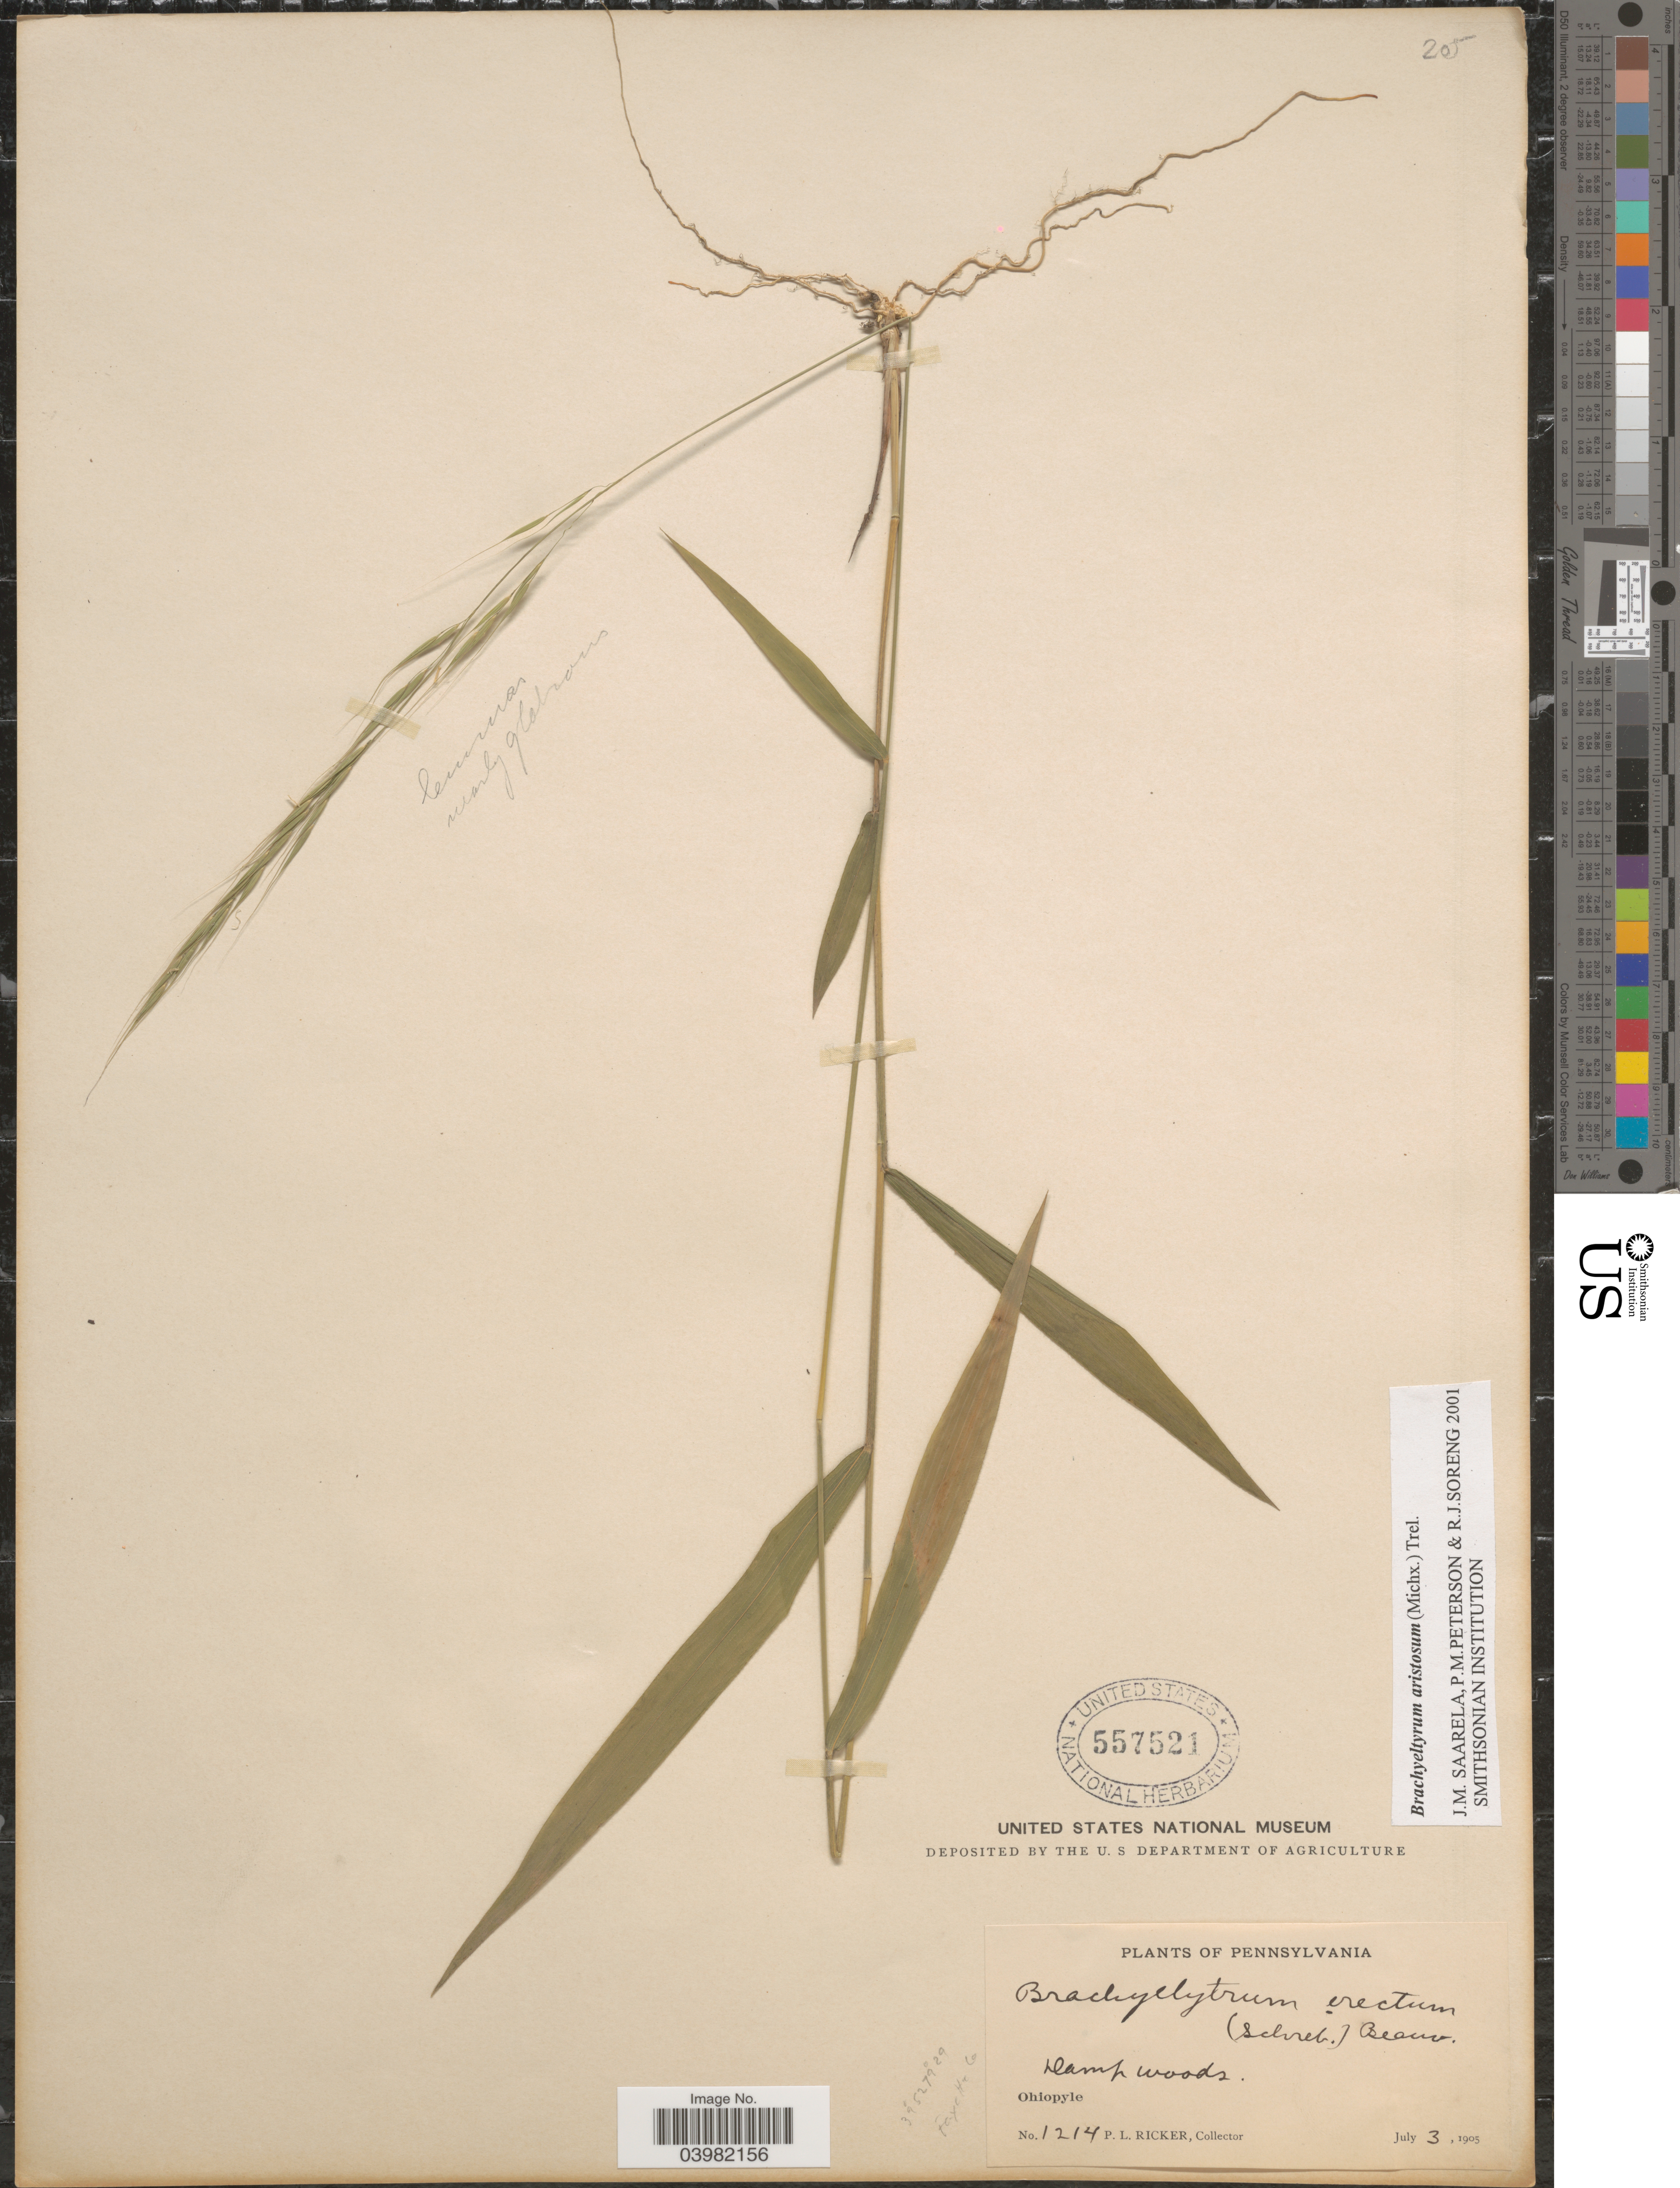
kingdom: Plantae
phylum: Tracheophyta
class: Liliopsida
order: Poales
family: Poaceae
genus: Brachyelytrum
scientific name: Brachyelytrum aristosum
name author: (Michx.) P. Beauv. ex Trel.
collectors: P. Ricker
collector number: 1214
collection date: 1905-07-03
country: United States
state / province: Pennsylvania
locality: Ohiopyle. Fayette Co.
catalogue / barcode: US 557521